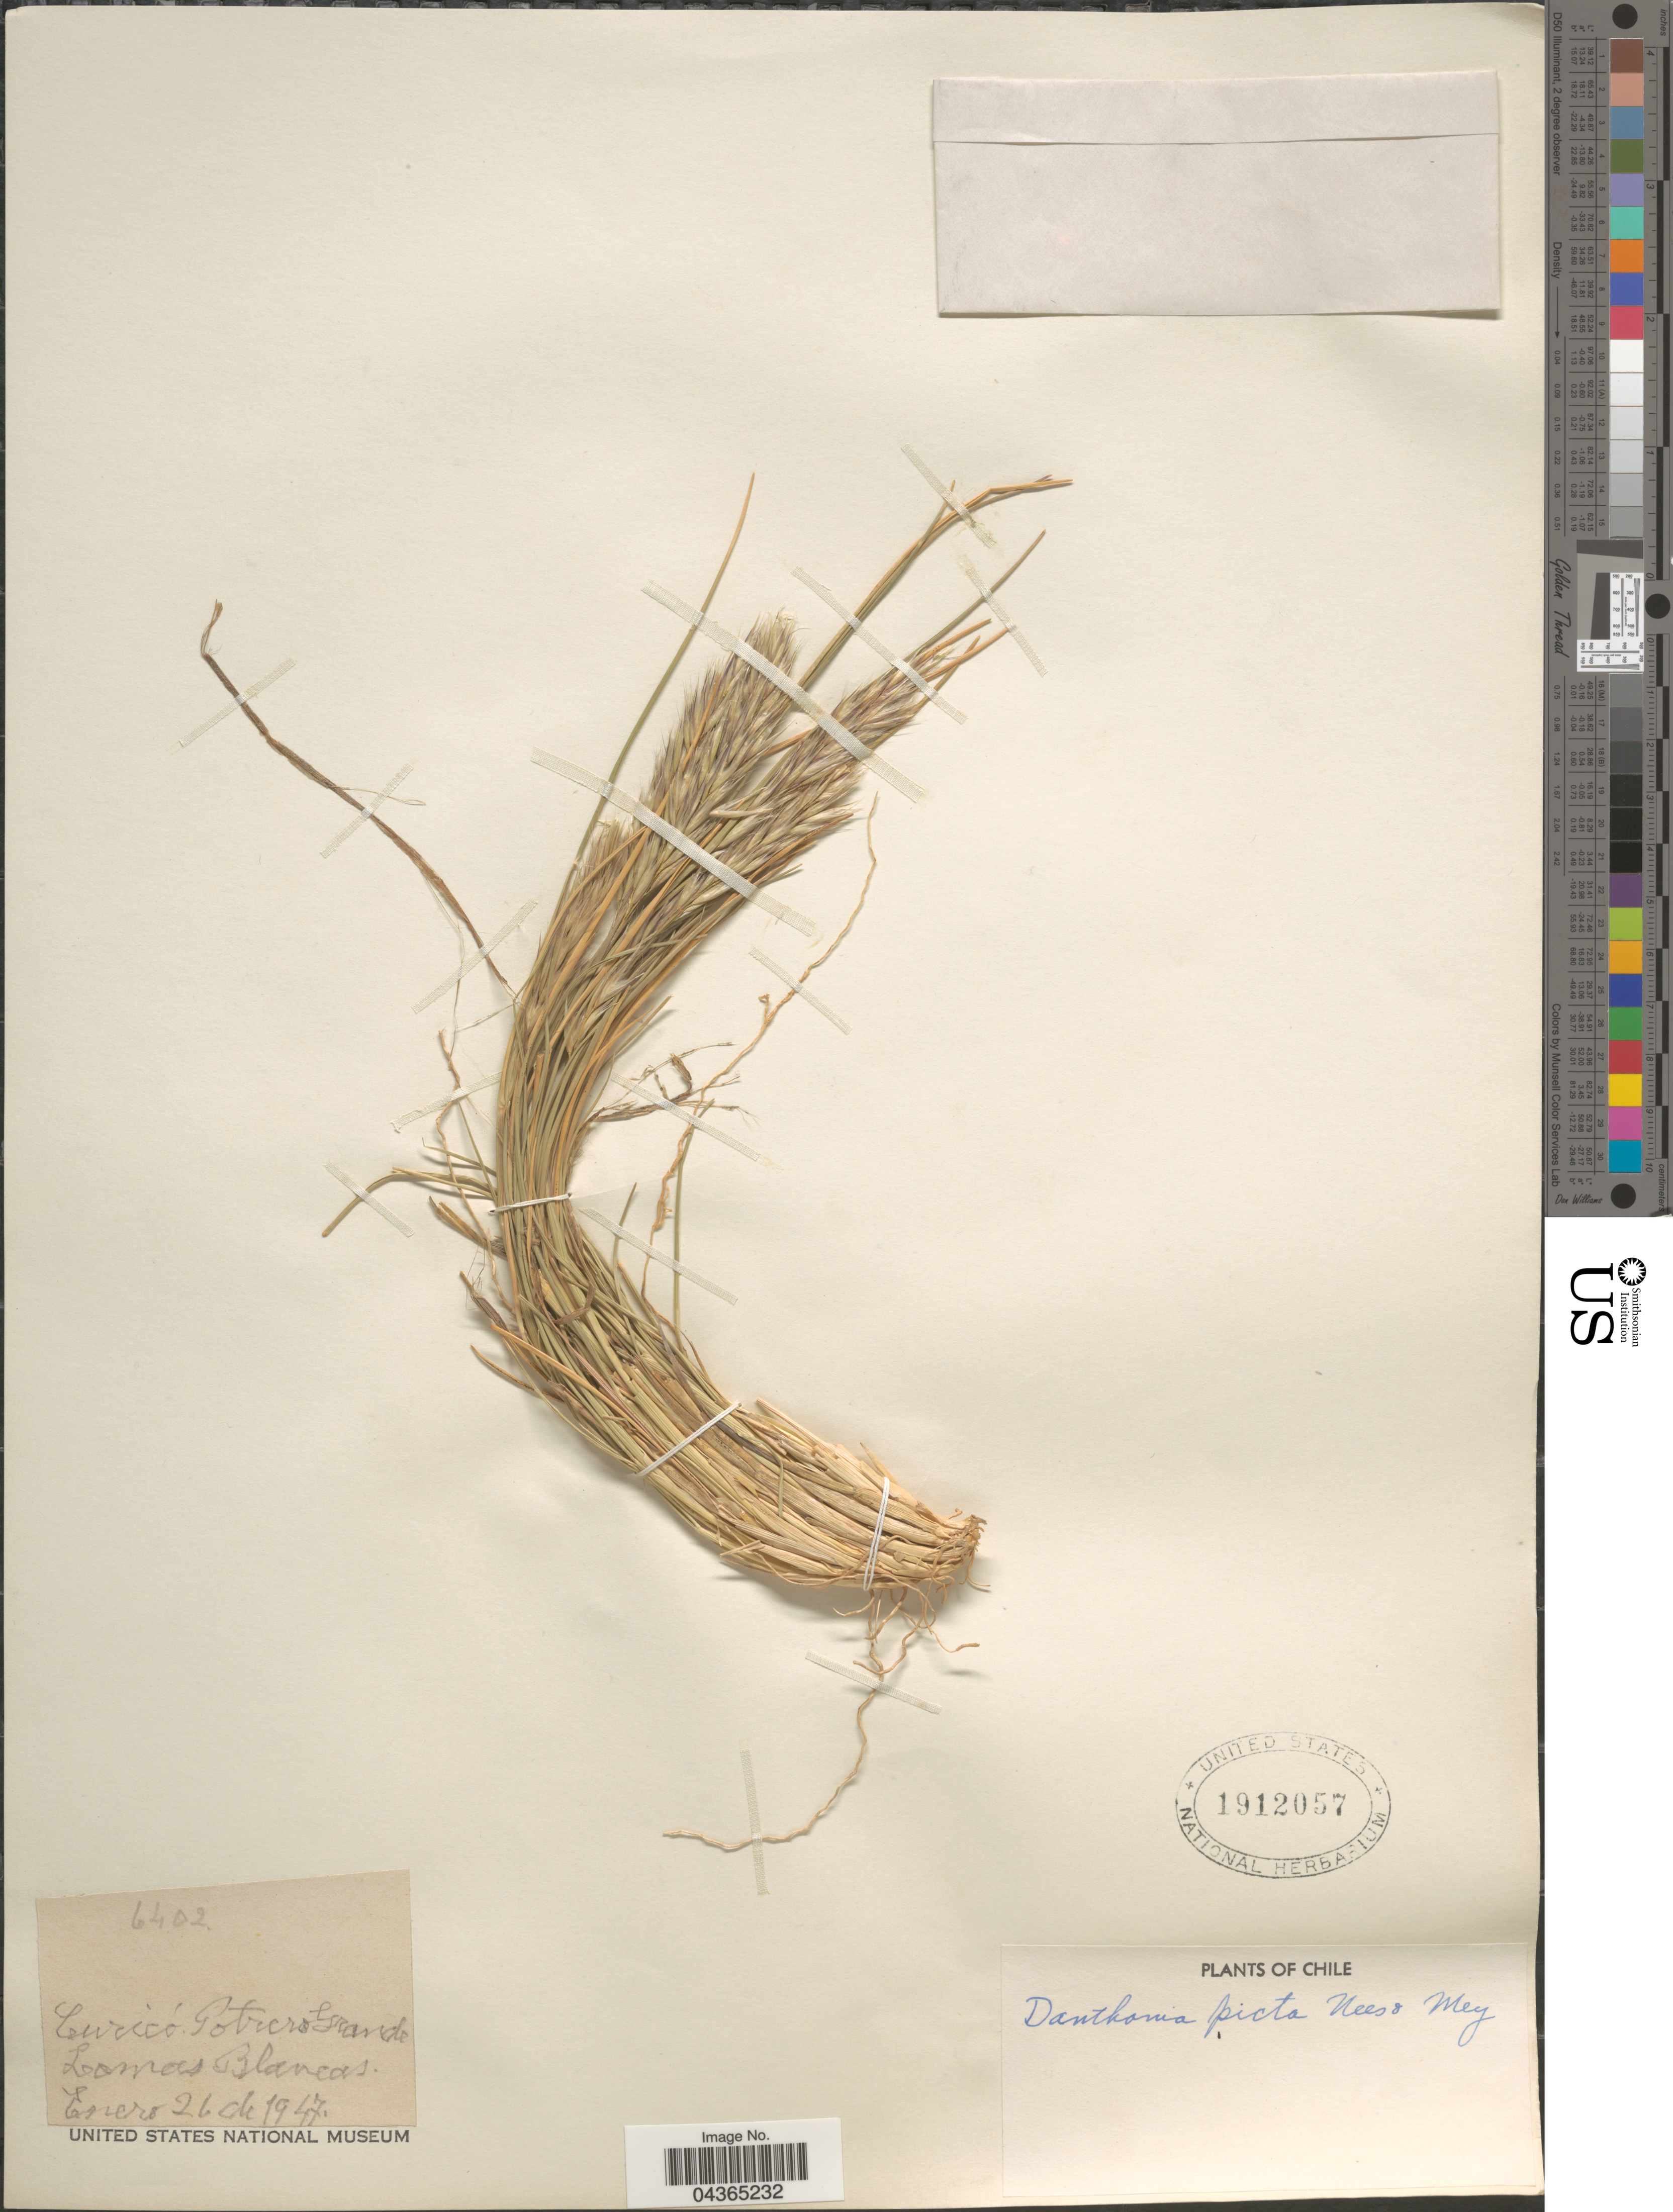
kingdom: Plantae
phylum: Tracheophyta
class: Liliopsida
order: Poales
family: Poaceae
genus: Rytidosperma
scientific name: Rytidosperma pictum var. pictum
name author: (Nees & Meyen) Nicora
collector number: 6402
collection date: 1947-01-26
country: Chile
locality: Curicó. Potrero Grande. Lomas Blancas.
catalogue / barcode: US 1912057